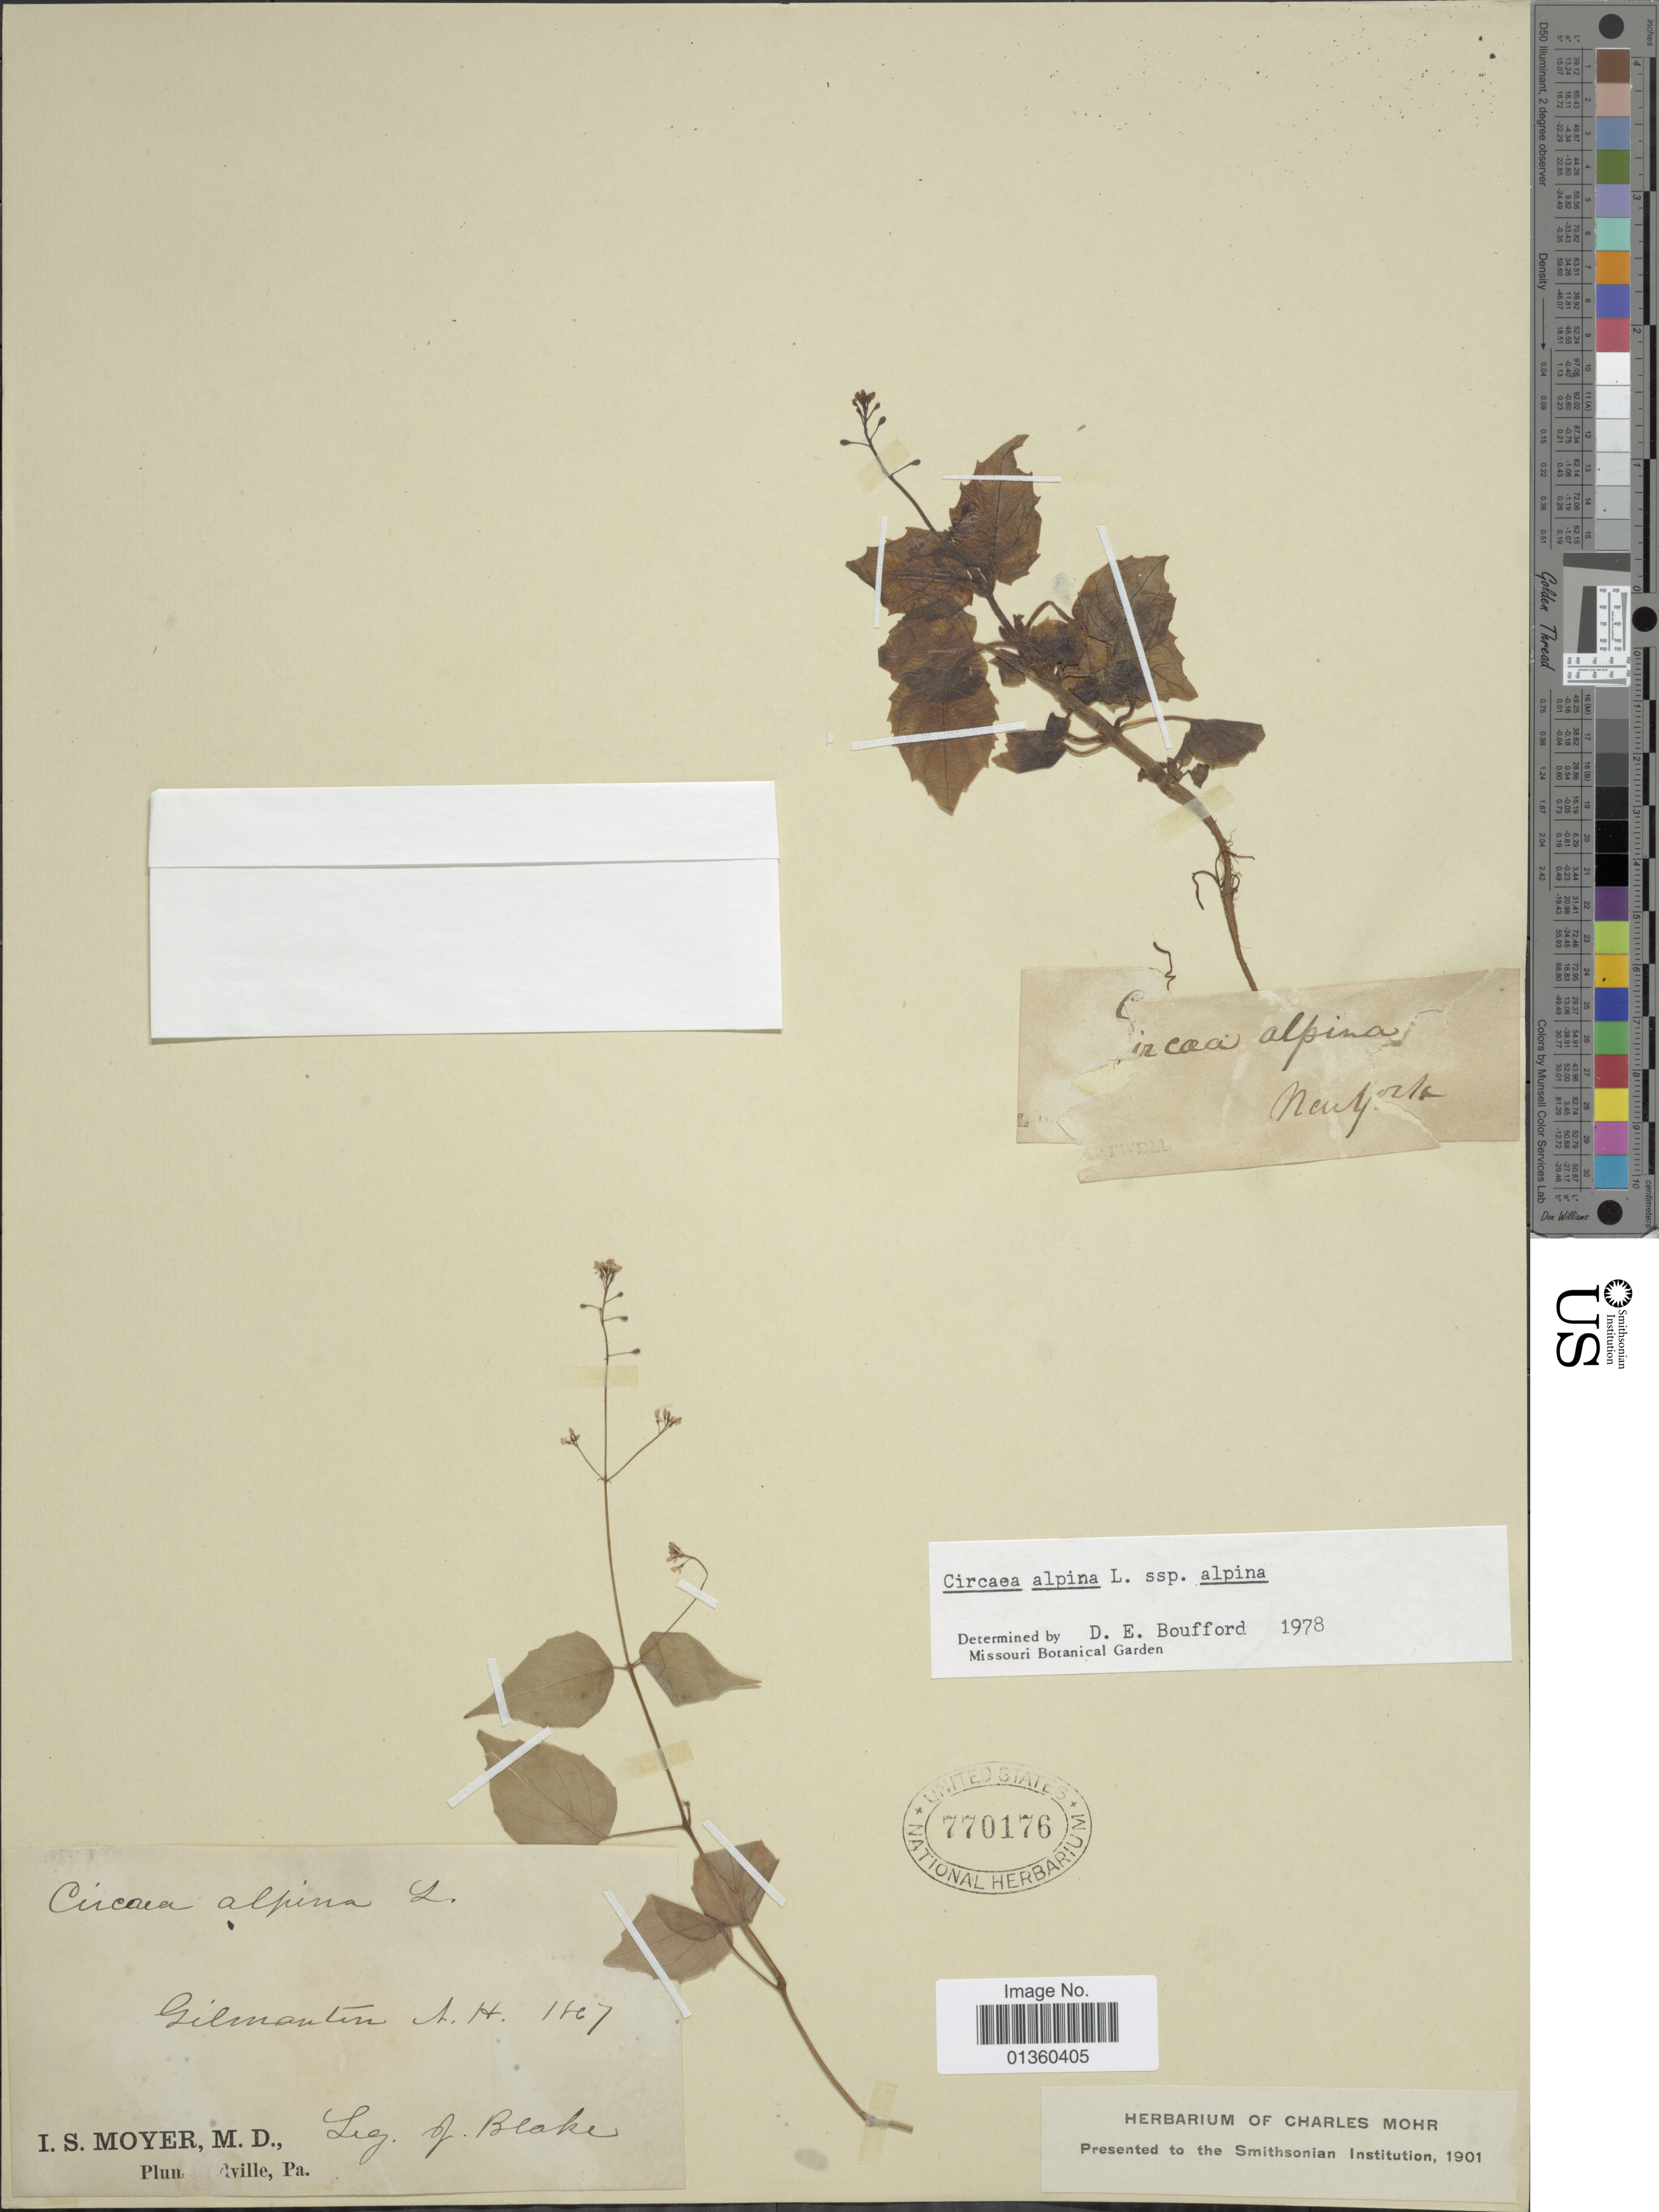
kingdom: Plantae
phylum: Tracheophyta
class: Magnoliopsida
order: Myrtales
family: Onagraceae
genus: Circaea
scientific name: Circaea alpina subsp. alpina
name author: L.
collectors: J. Blake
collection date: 1867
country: United States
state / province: New Hampshire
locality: Gilmanten N.H.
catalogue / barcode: US 770176